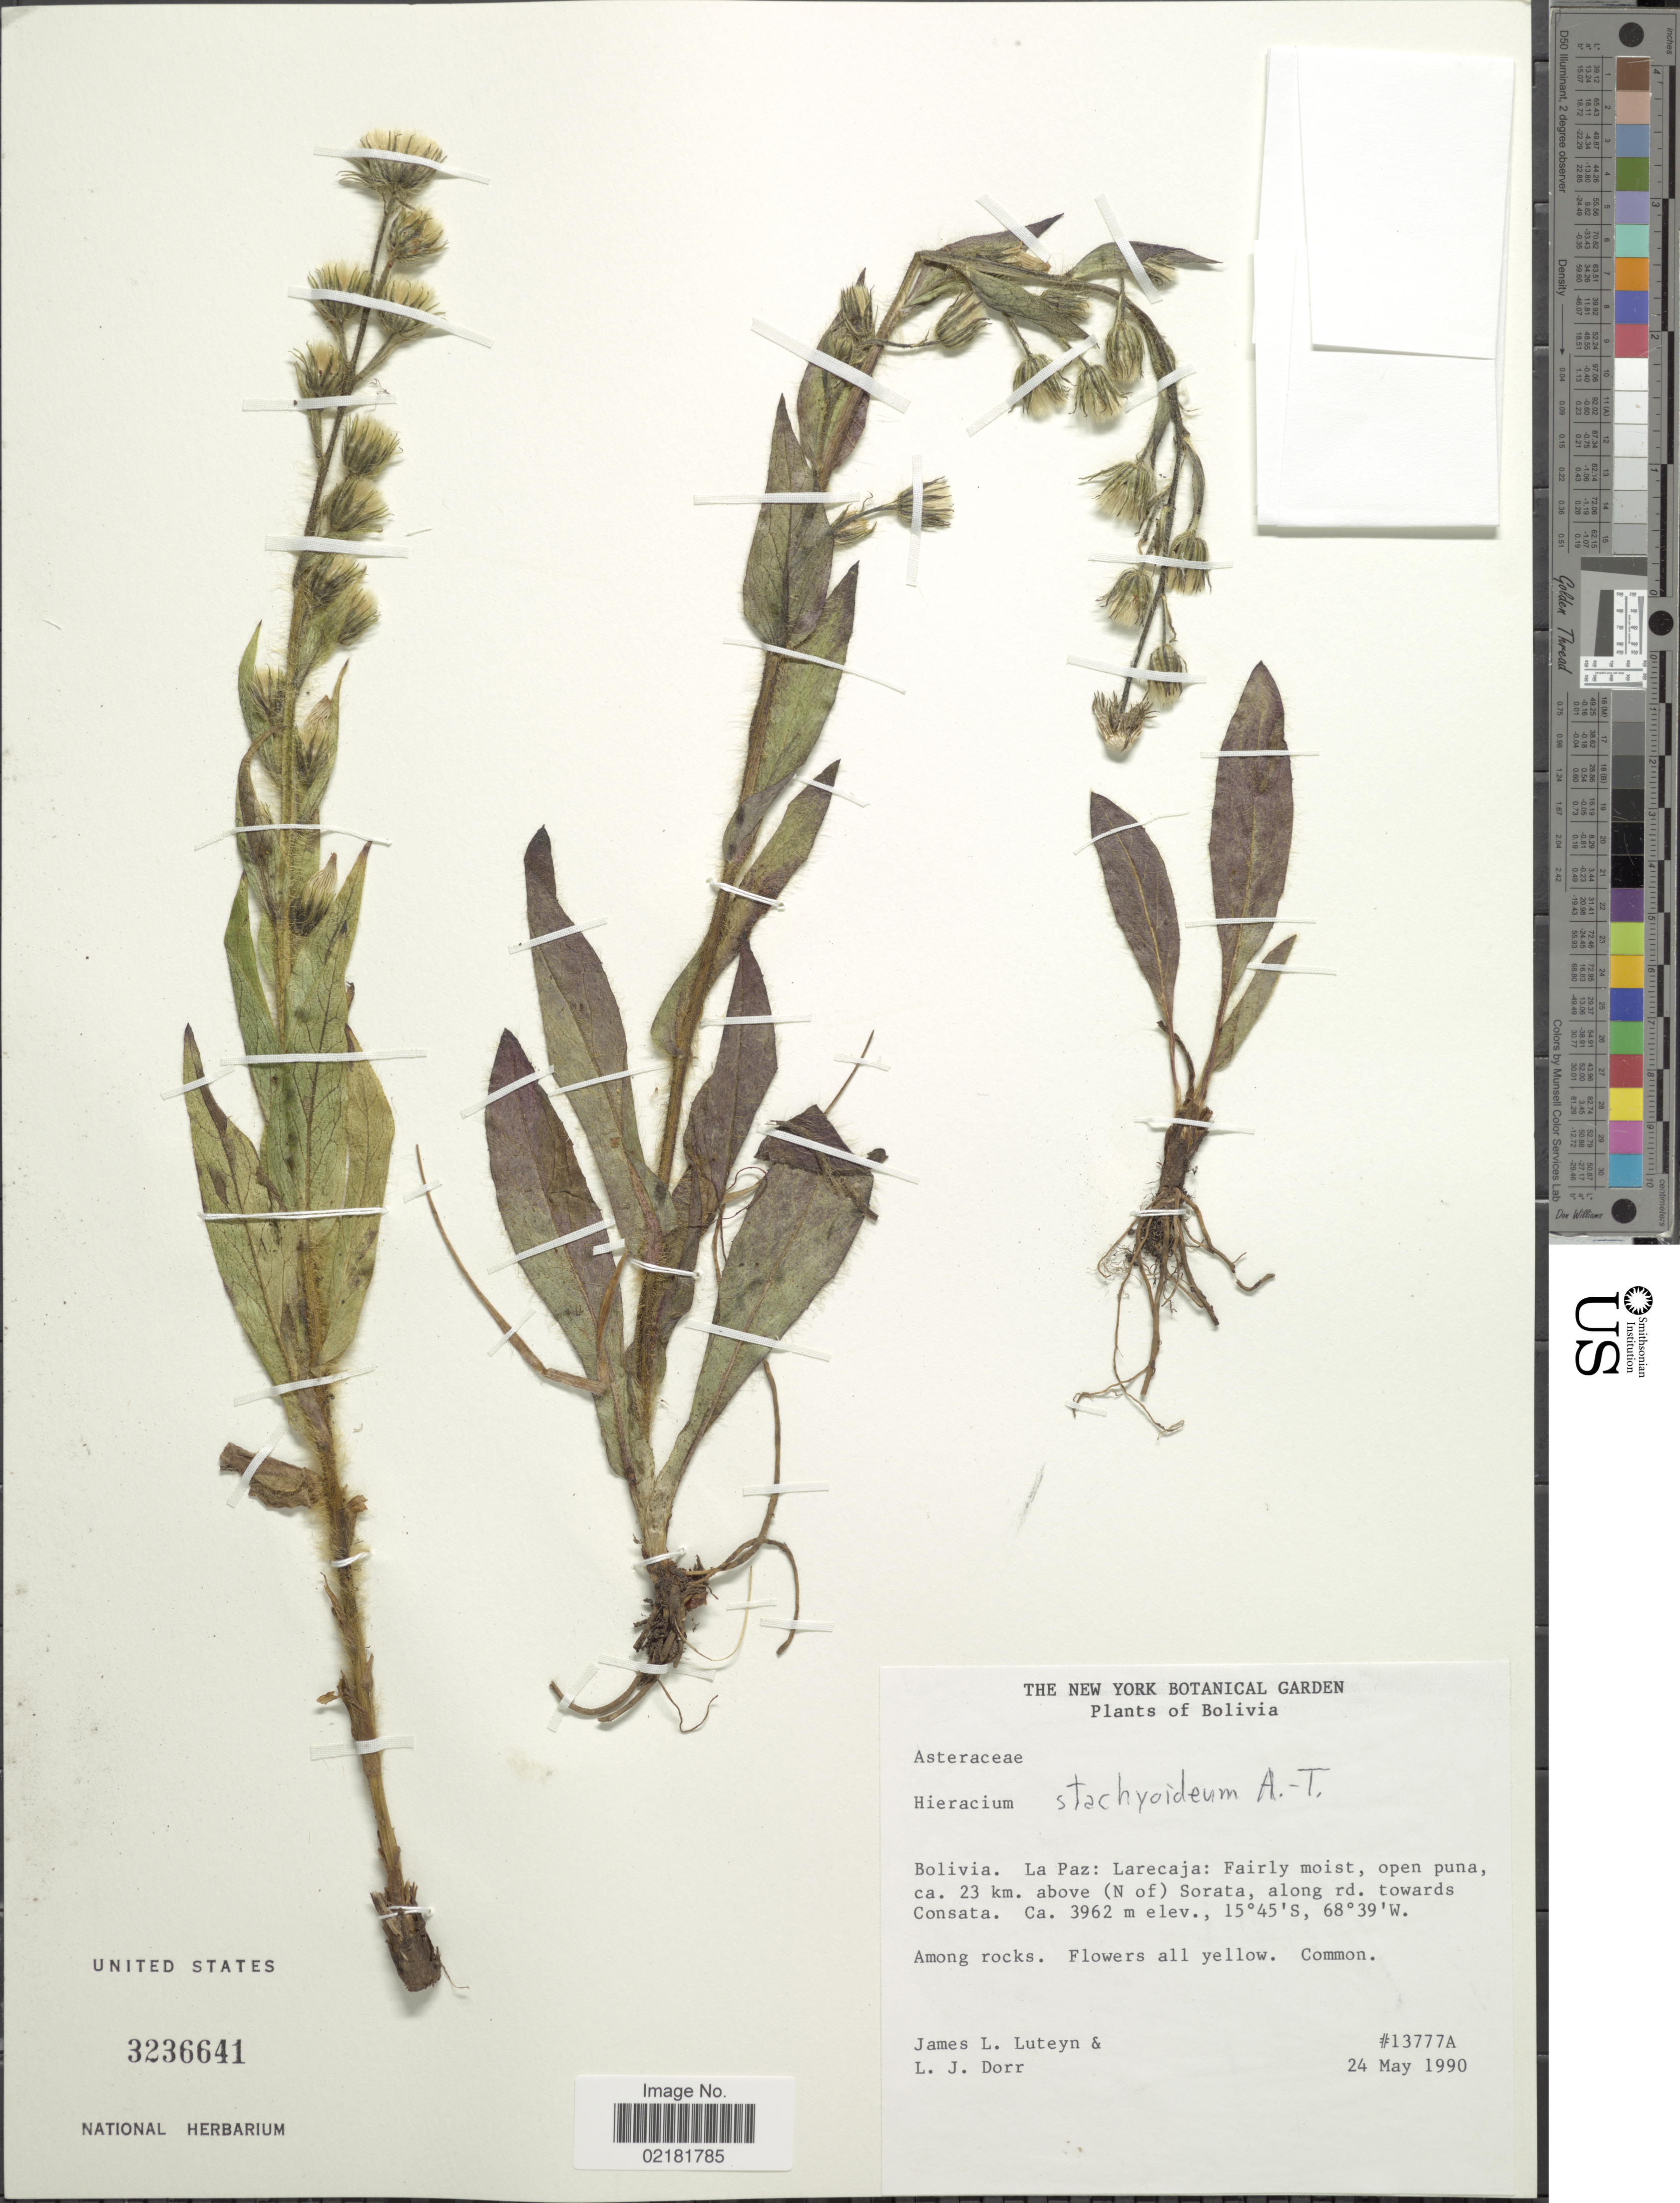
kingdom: Plantae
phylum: Tracheophyta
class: Magnoliopsida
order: Asterales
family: Asteraceae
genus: Hieracium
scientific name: Hieracium stachyoideum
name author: Arvet-Touvet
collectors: J. L. Luteyn & L. J. Dorr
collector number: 13777A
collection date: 1990-05-24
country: Bolivia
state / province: La Paz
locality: Larecaja: ca. 23 km. above (N of) Sorata, along rd. towards Consata, among rocks.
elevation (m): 3962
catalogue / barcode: US 3236641